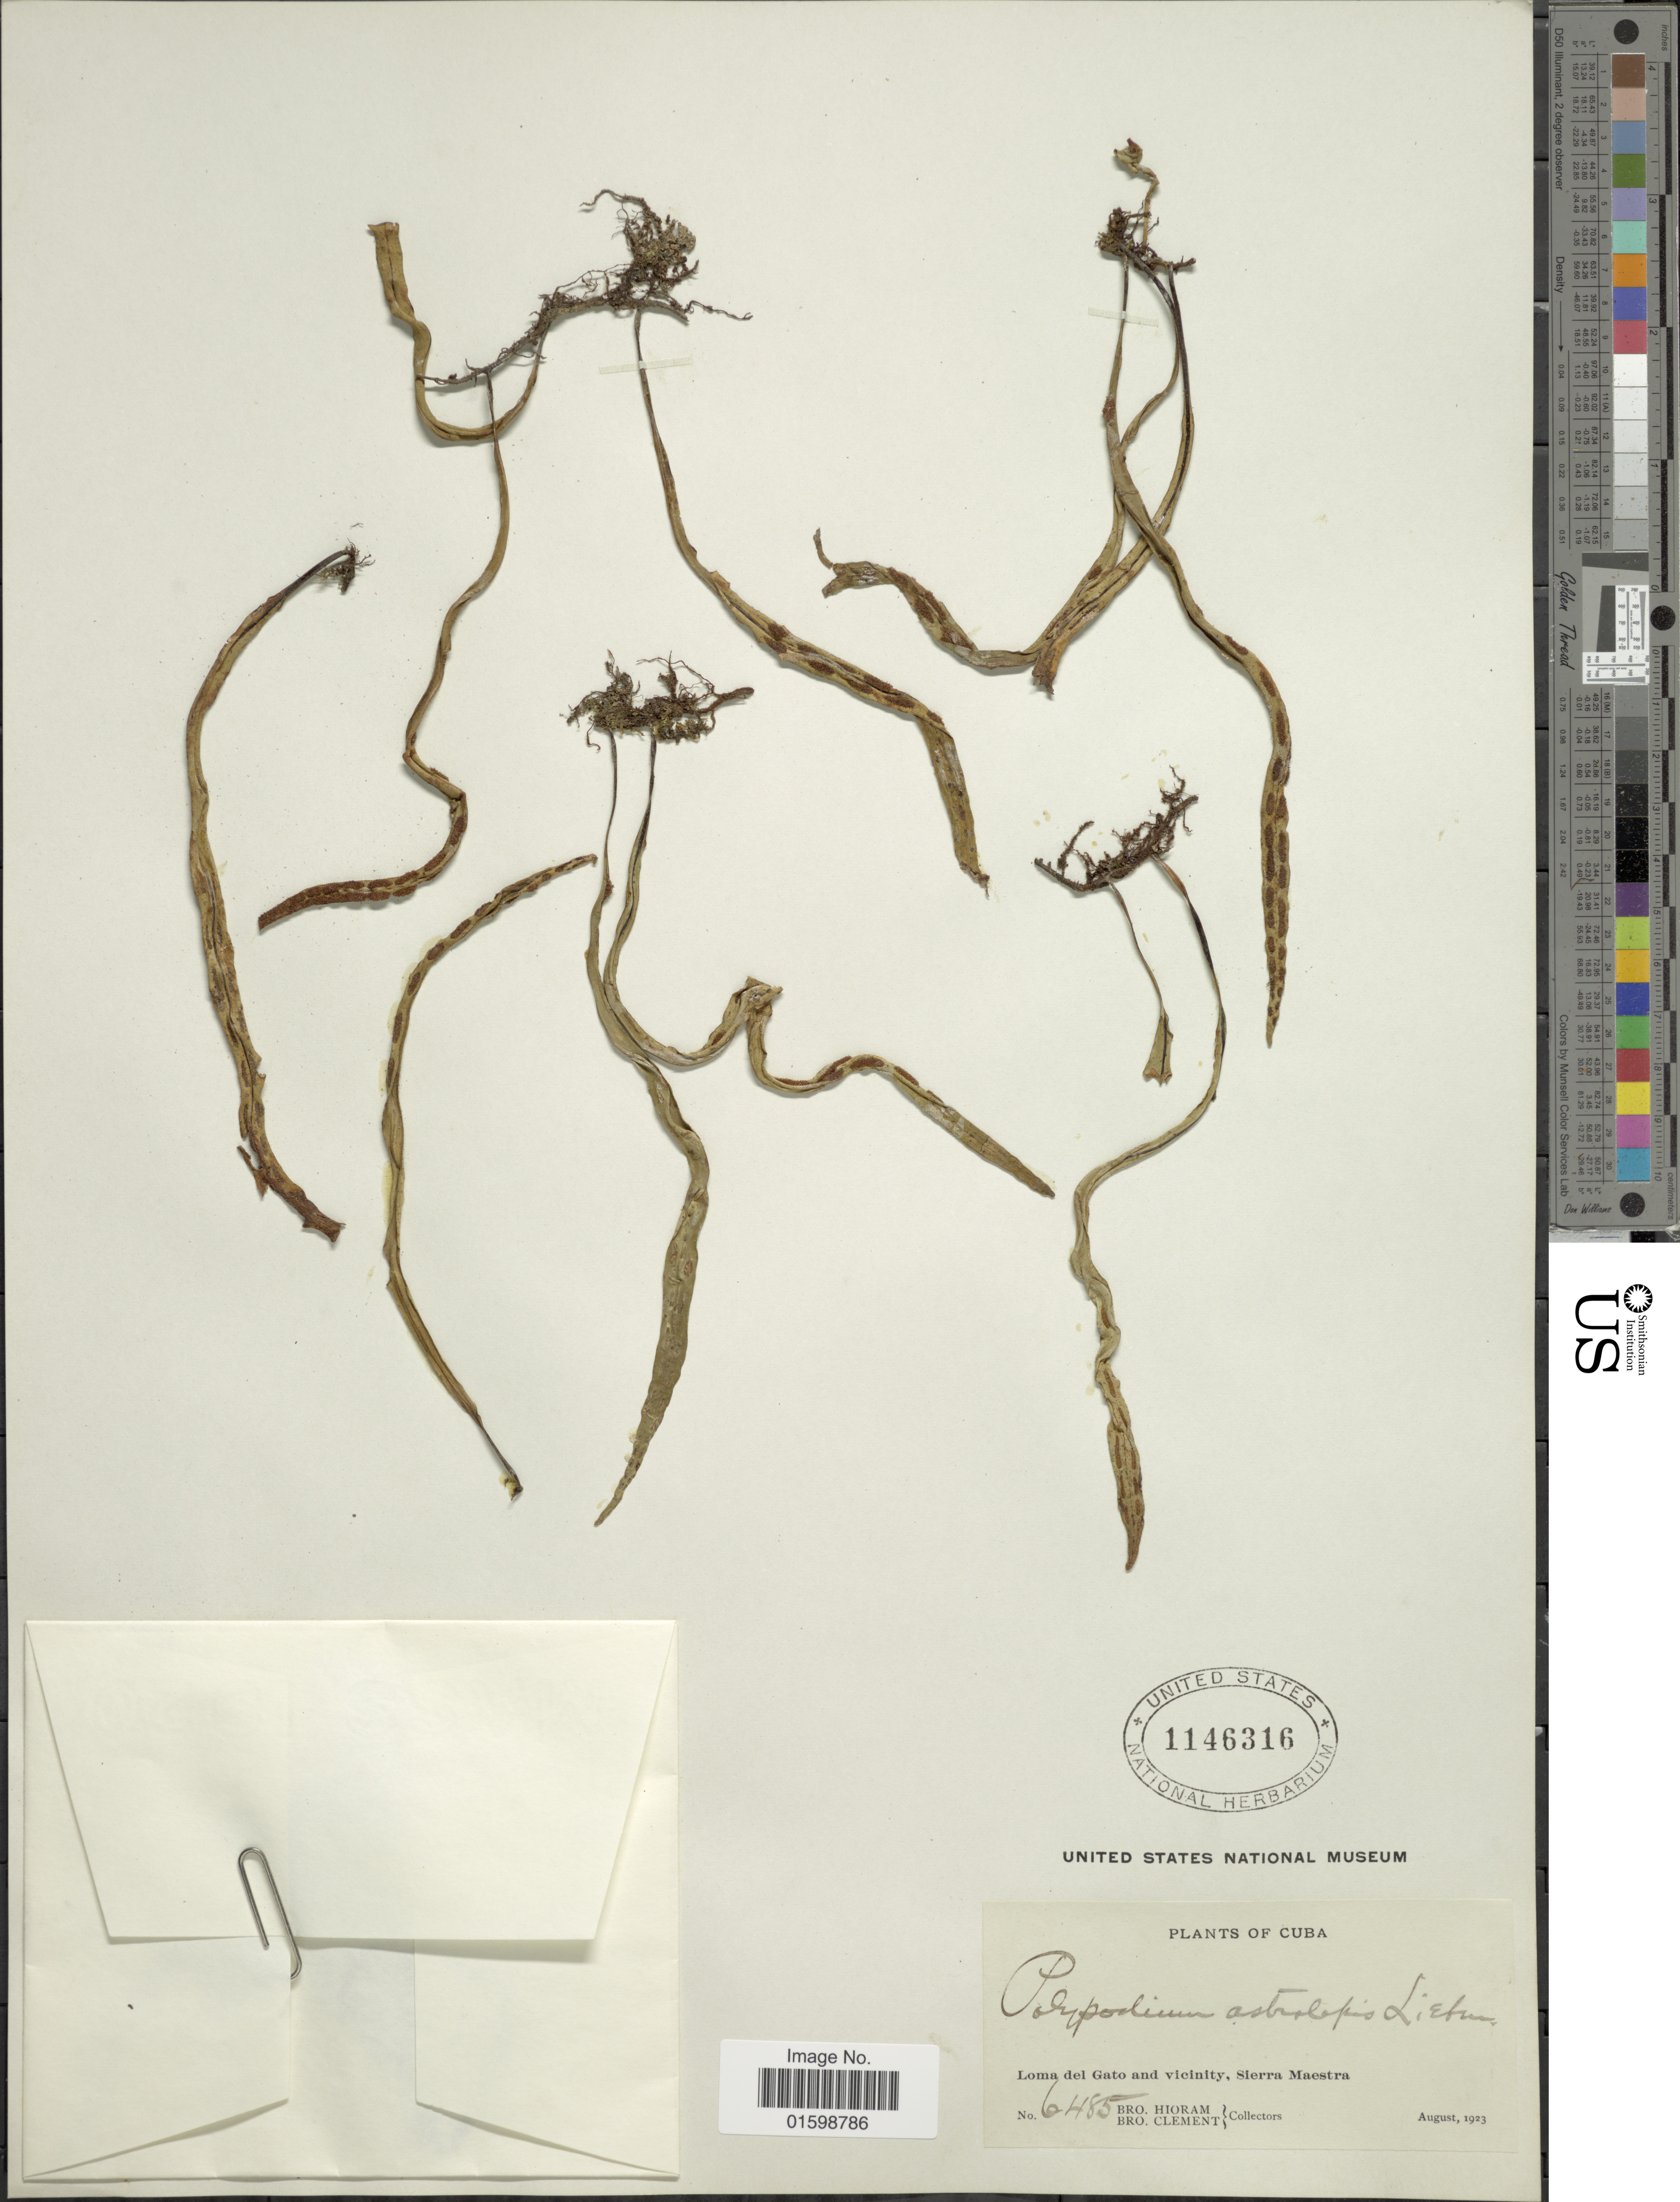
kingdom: Plantae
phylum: Tracheophyta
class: Polypodiopsida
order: Polypodiales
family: Polypodiaceae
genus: Pleopeltis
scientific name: Pleopeltis astrolepis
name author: (Liebm.) E. Fourn.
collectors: Bro. Hioram & B. Clement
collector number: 6485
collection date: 1923-08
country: Cuba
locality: Loma del Gato and vicinity, Sierra Maestra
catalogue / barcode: US 1146316